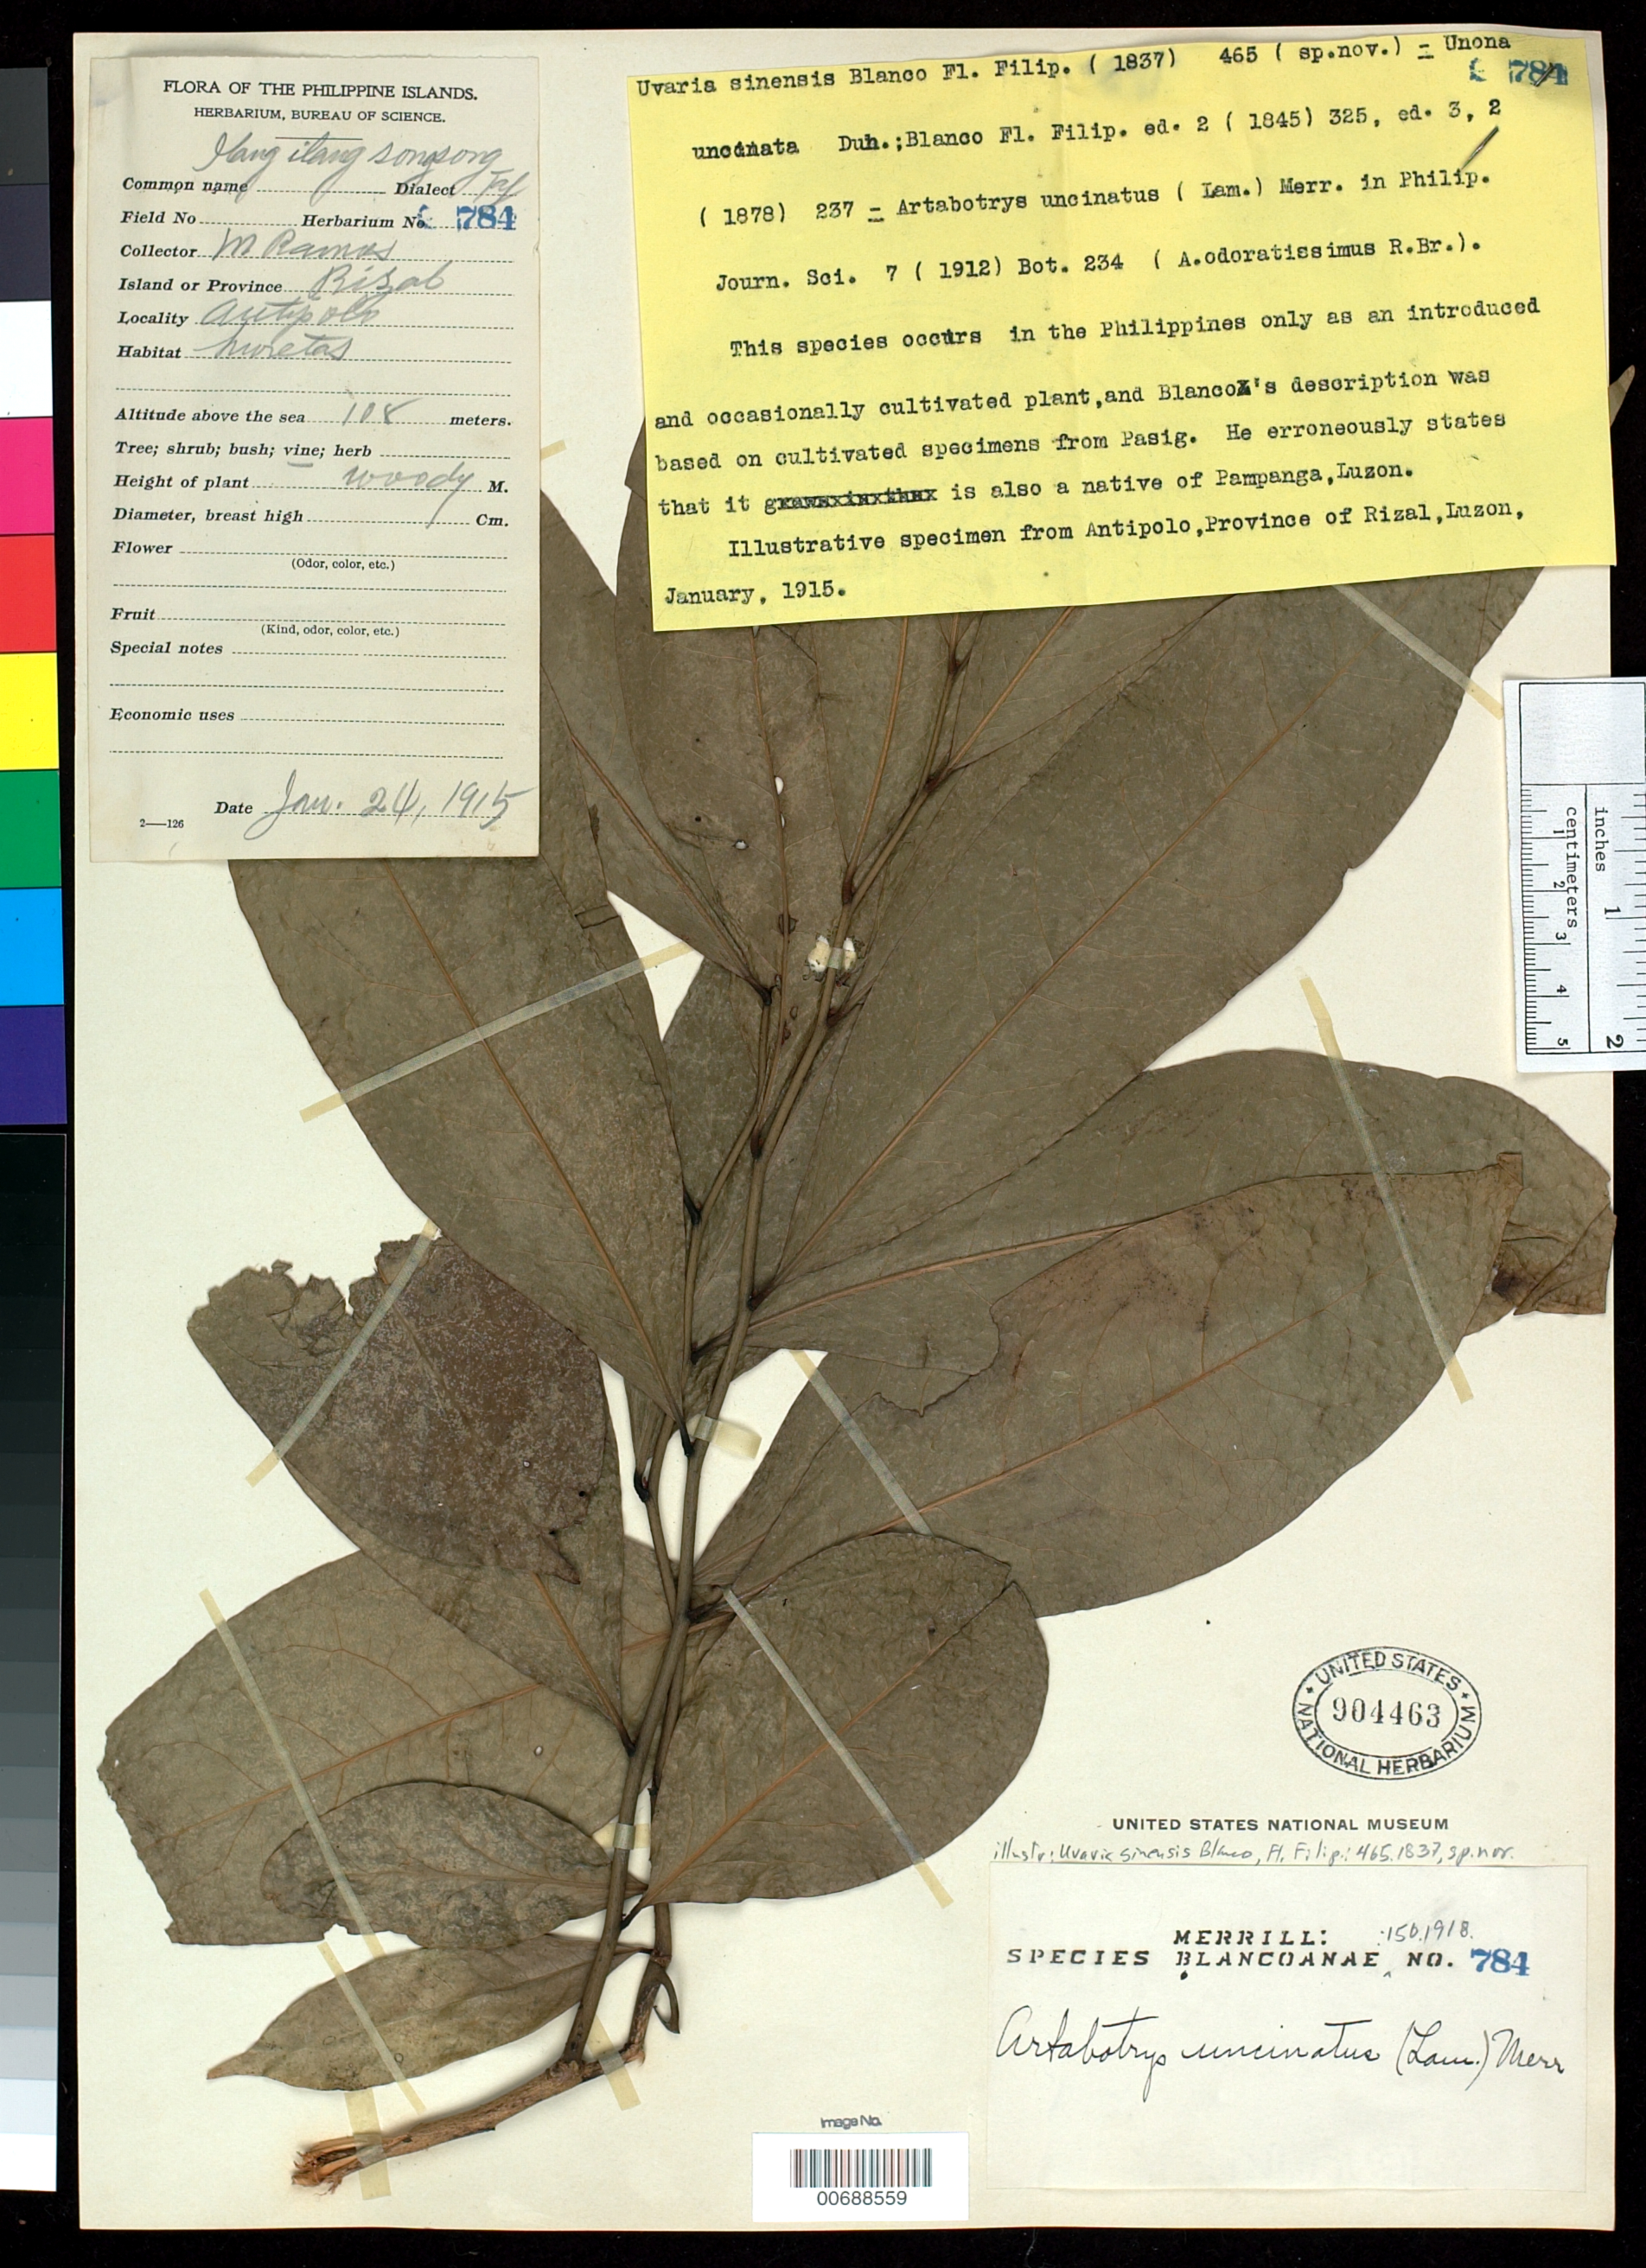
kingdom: Plantae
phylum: Tracheophyta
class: Magnoliopsida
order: Magnoliales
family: Annonaceae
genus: Artabotrys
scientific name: Artabotrys uncinatus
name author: (Lam.) Merr.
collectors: M. Ramos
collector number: Sp. Blancoan. 0784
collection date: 1915-01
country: Philippines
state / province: Calabarzon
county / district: Rizal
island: Luzon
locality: Antipolo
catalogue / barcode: US 904463